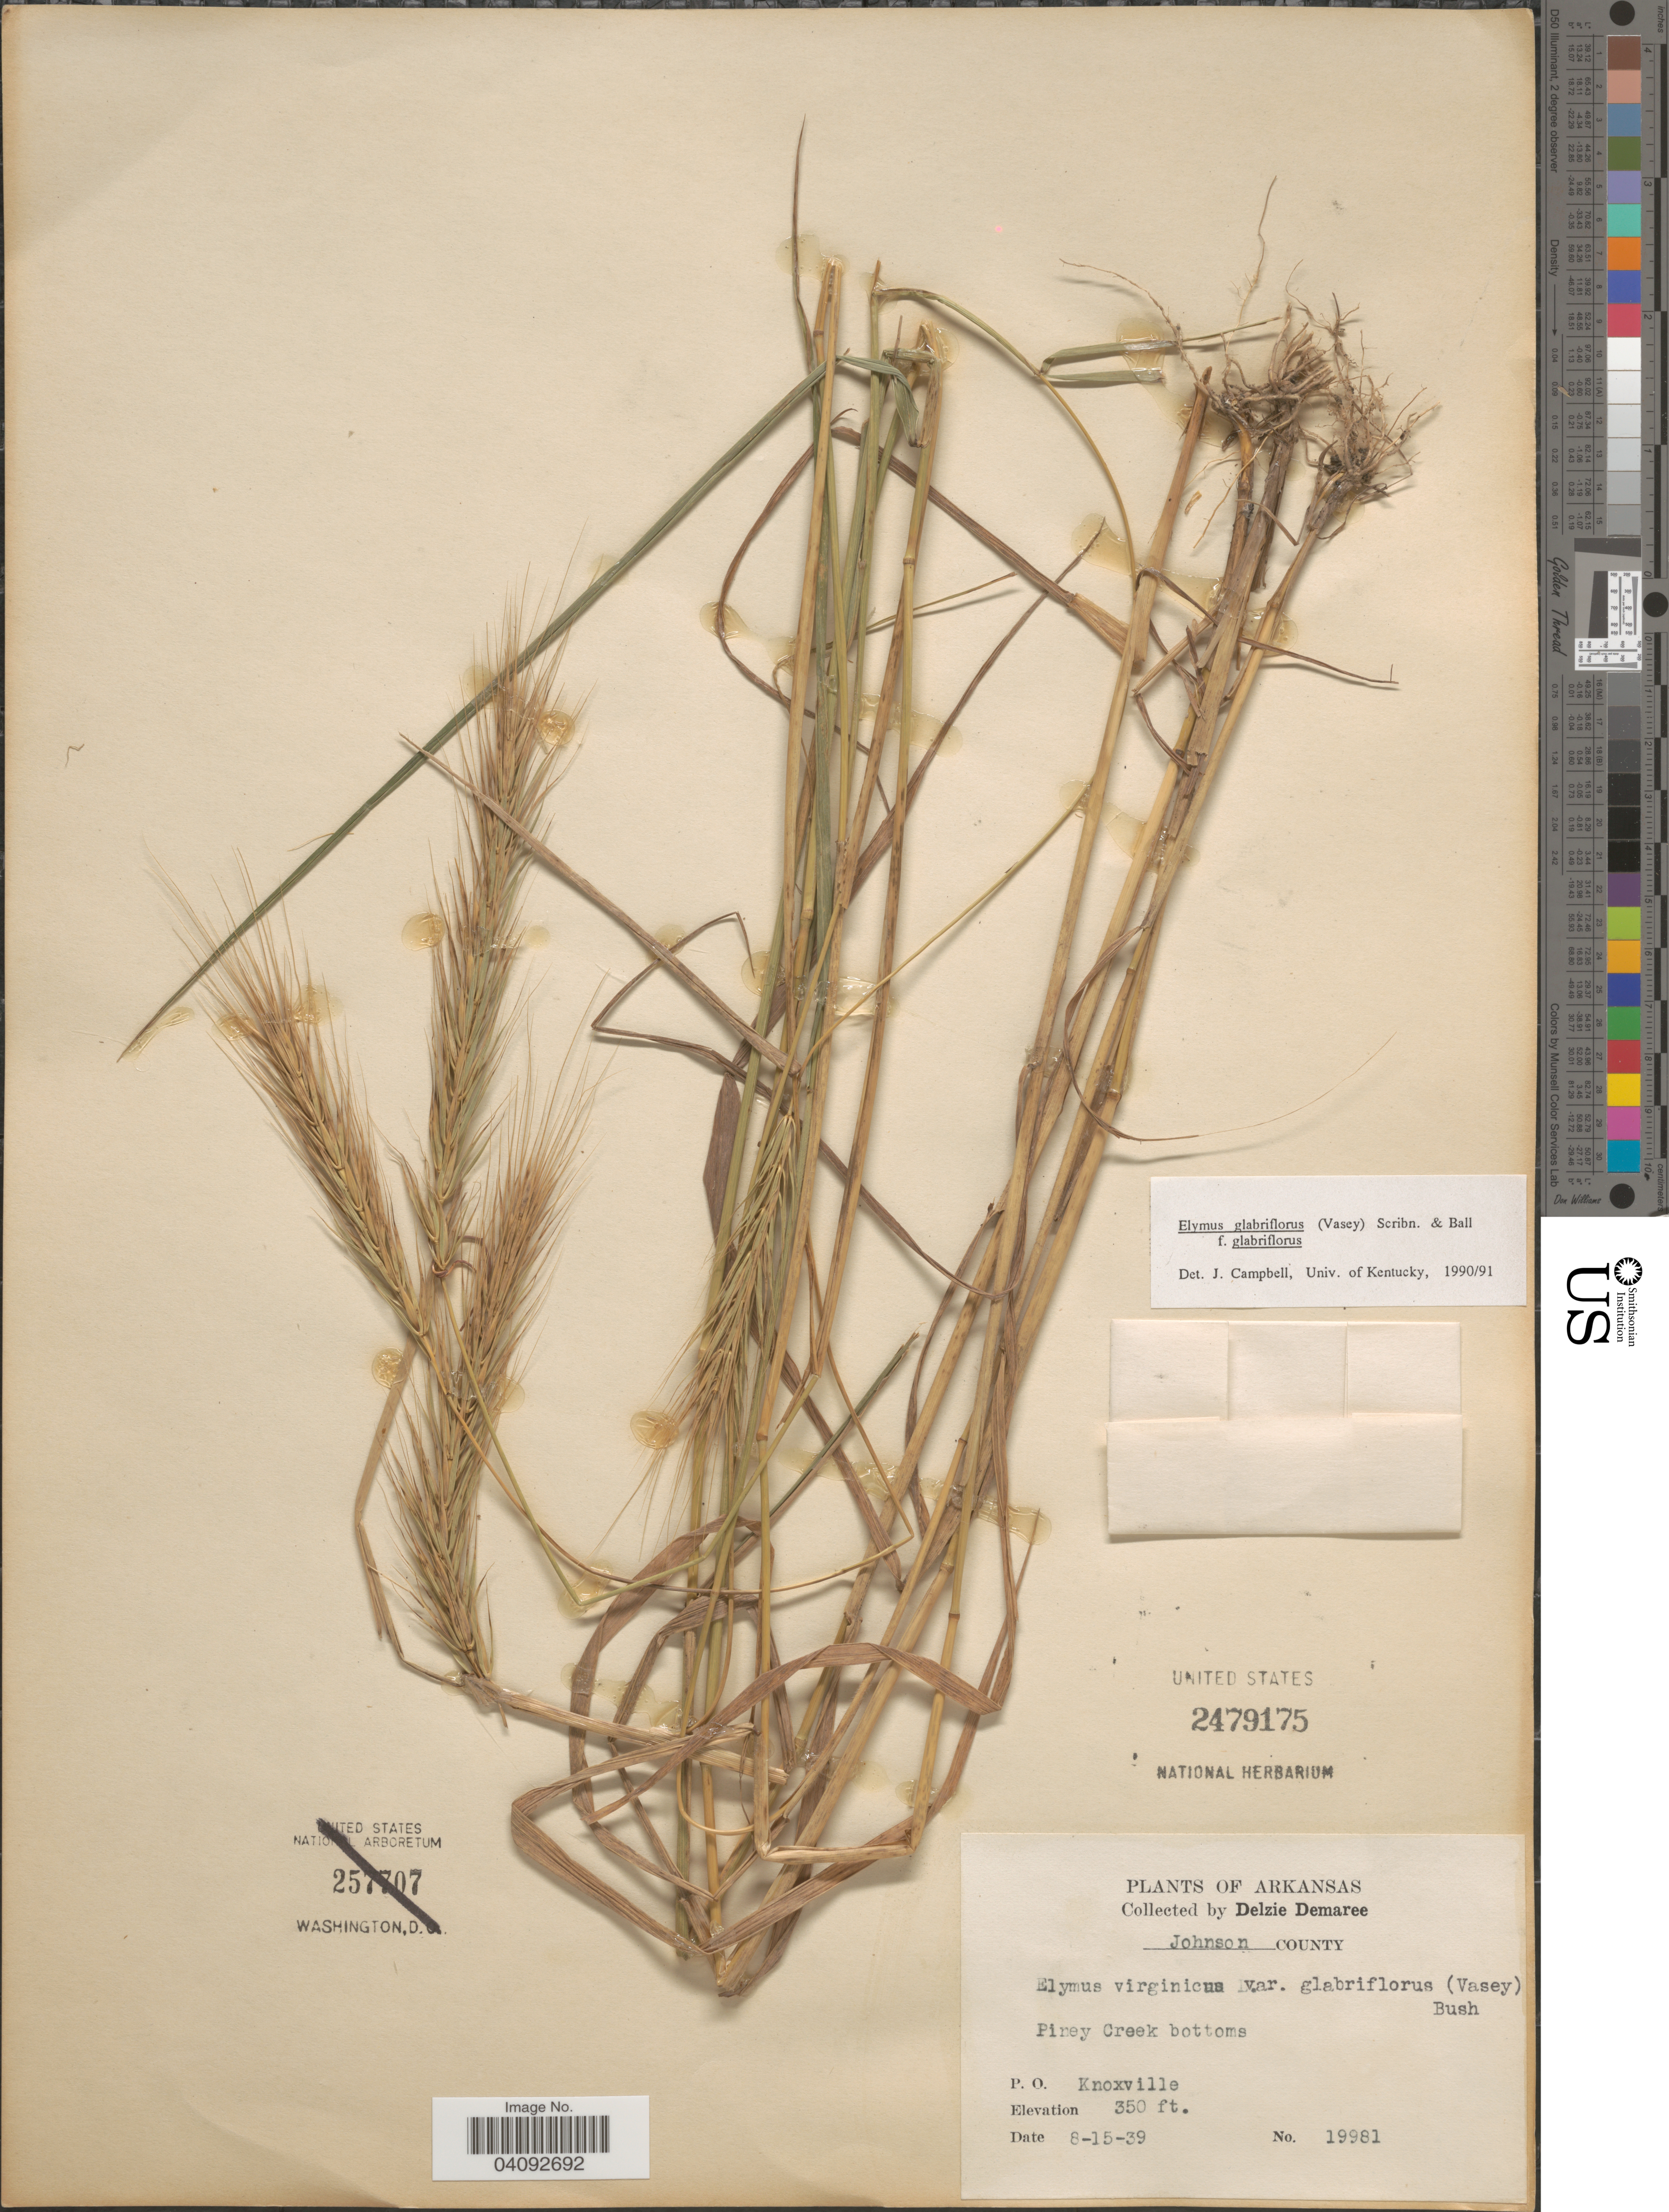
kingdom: Plantae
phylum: Tracheophyta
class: Liliopsida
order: Poales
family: Poaceae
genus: Elymus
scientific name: Elymus glabriflorus var. glabriflorus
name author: (Vasey ex L.H. Dewey) Scribn. & C.R. Ball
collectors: D. Demaree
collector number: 19981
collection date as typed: Transcribed d/m/y: 15/8/39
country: United States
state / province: Arkansas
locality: Johnson County. Piney Creek bottoms. P.O. Knoxville.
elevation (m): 107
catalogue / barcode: US 2479175